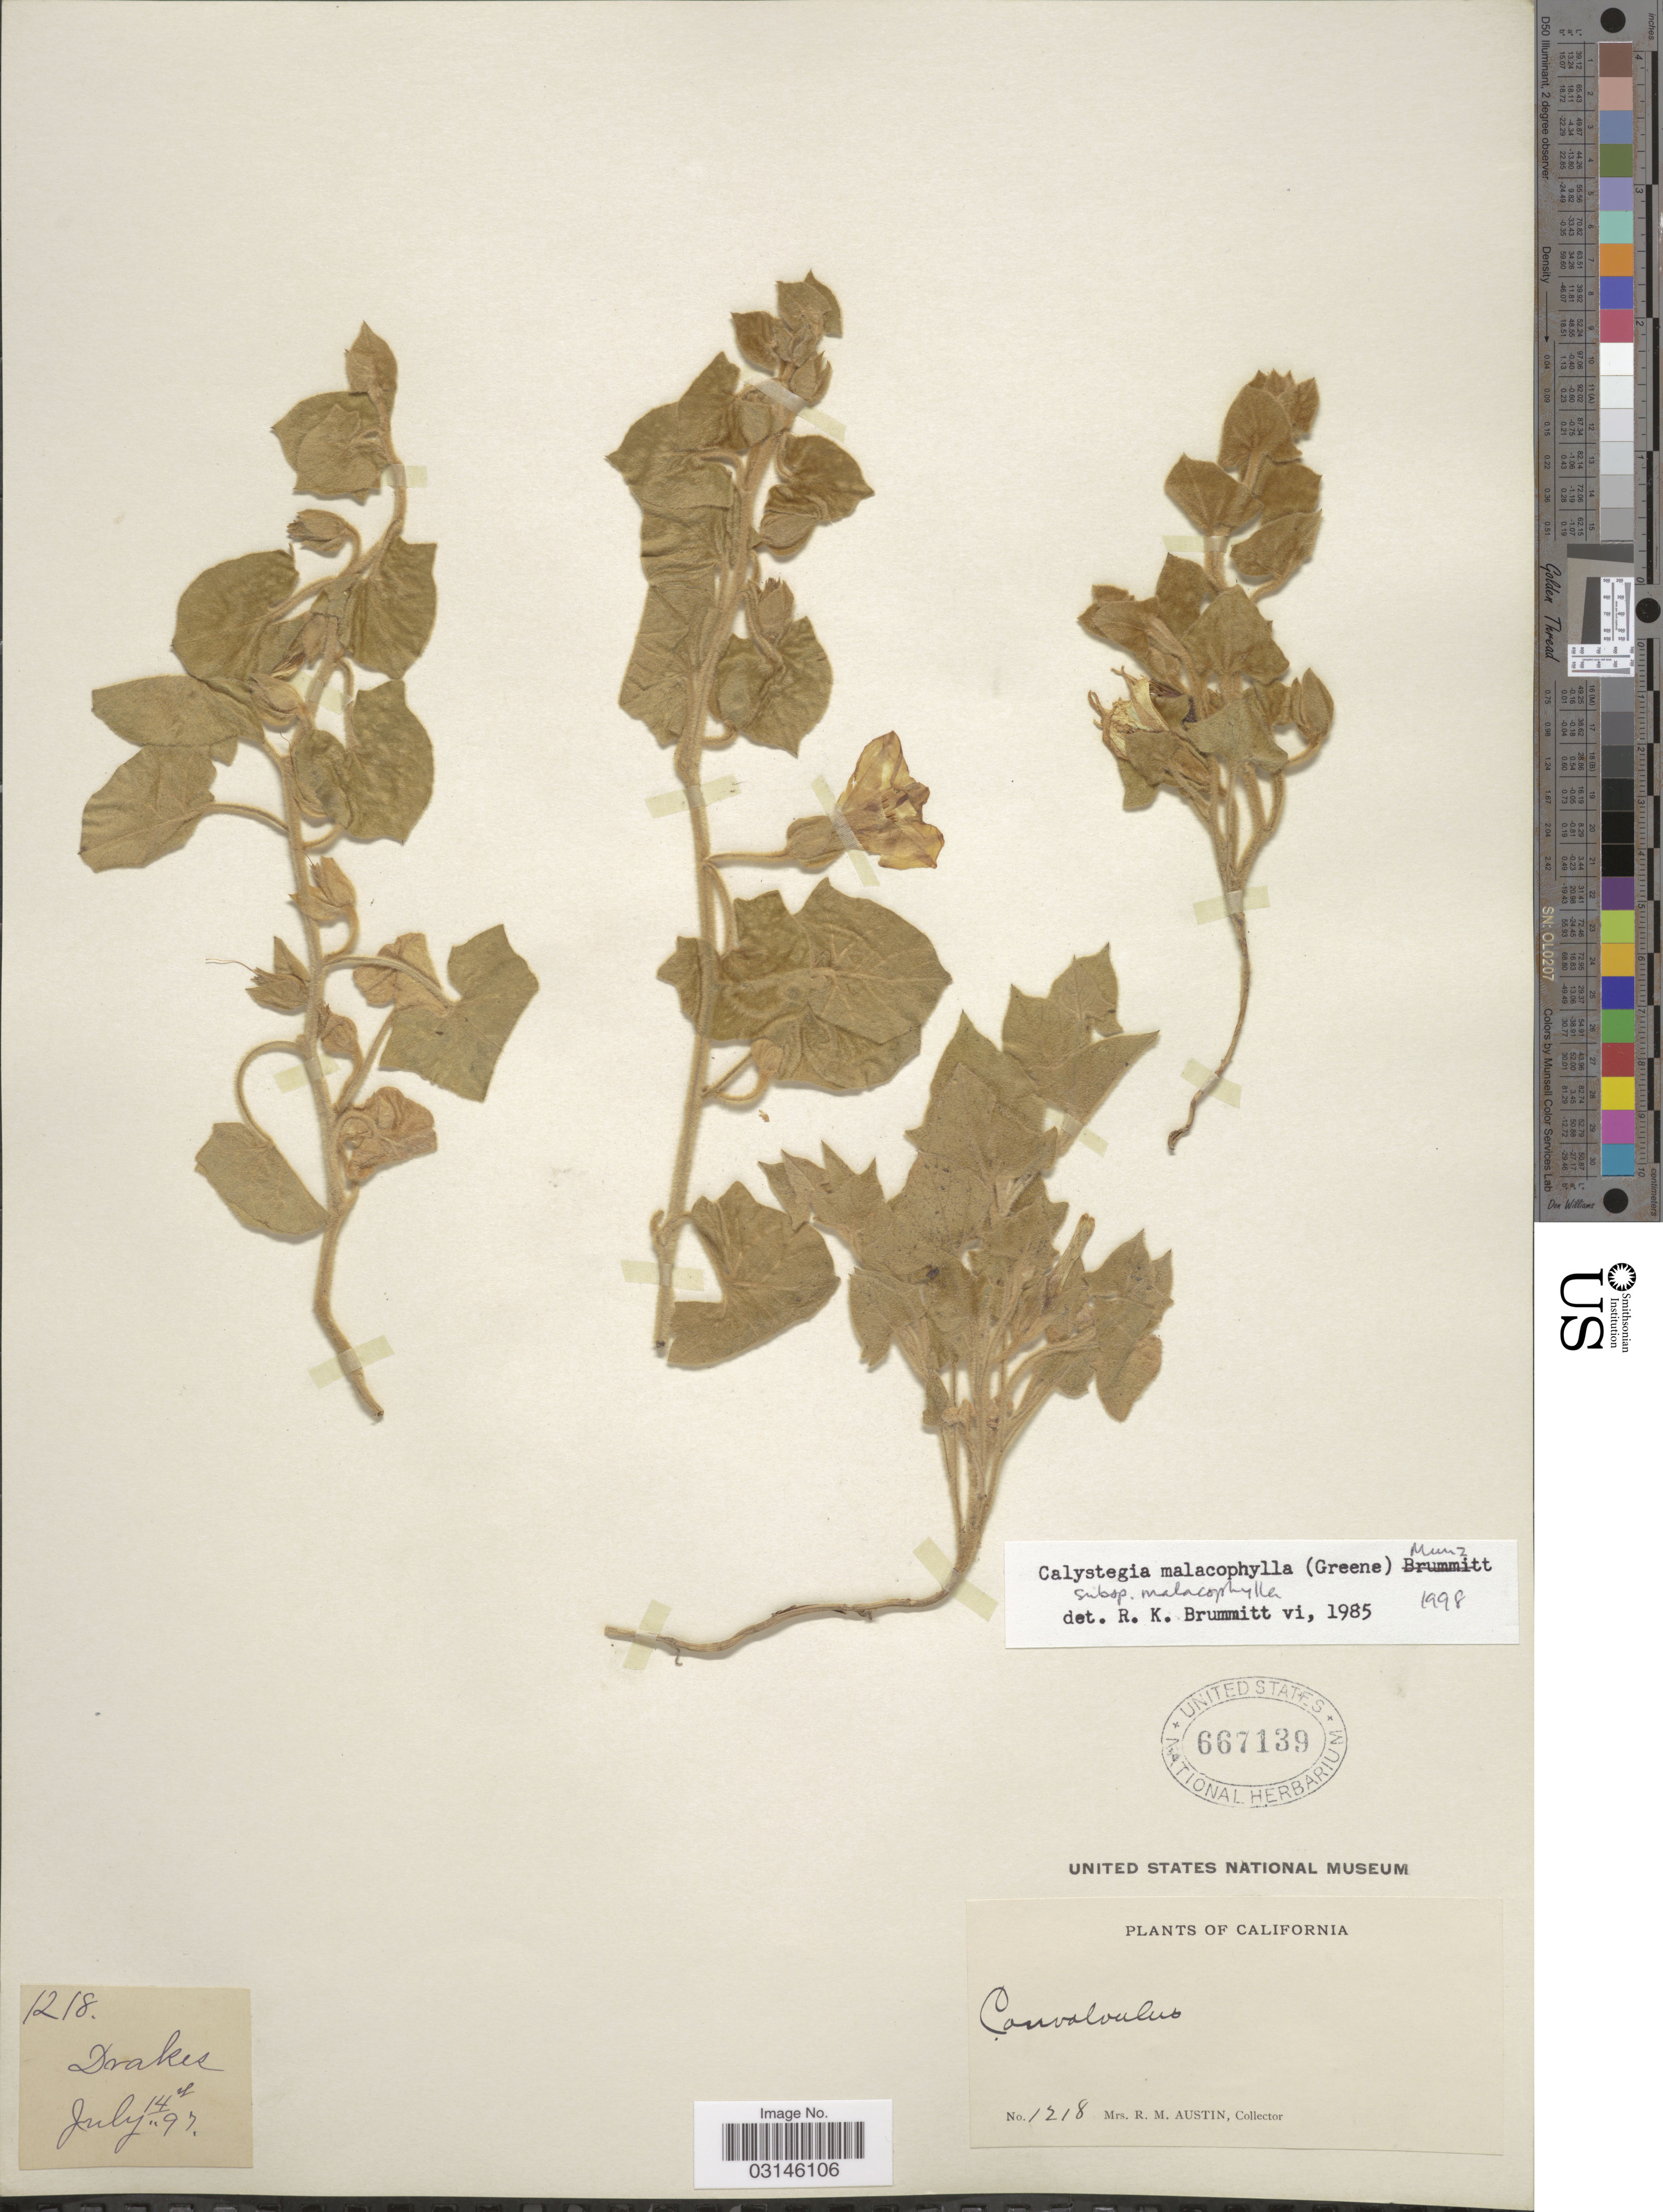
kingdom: Plantae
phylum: Tracheophyta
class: Magnoliopsida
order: Solanales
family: Convolvulaceae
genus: Calystegia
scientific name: Calystegia malacophylla subsp. malacophylla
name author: (Greene) Munz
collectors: R. Austin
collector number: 1218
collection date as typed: Transcribed d/m/y: 14/7/97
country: United States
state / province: California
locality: Drakes.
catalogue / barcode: US 667139